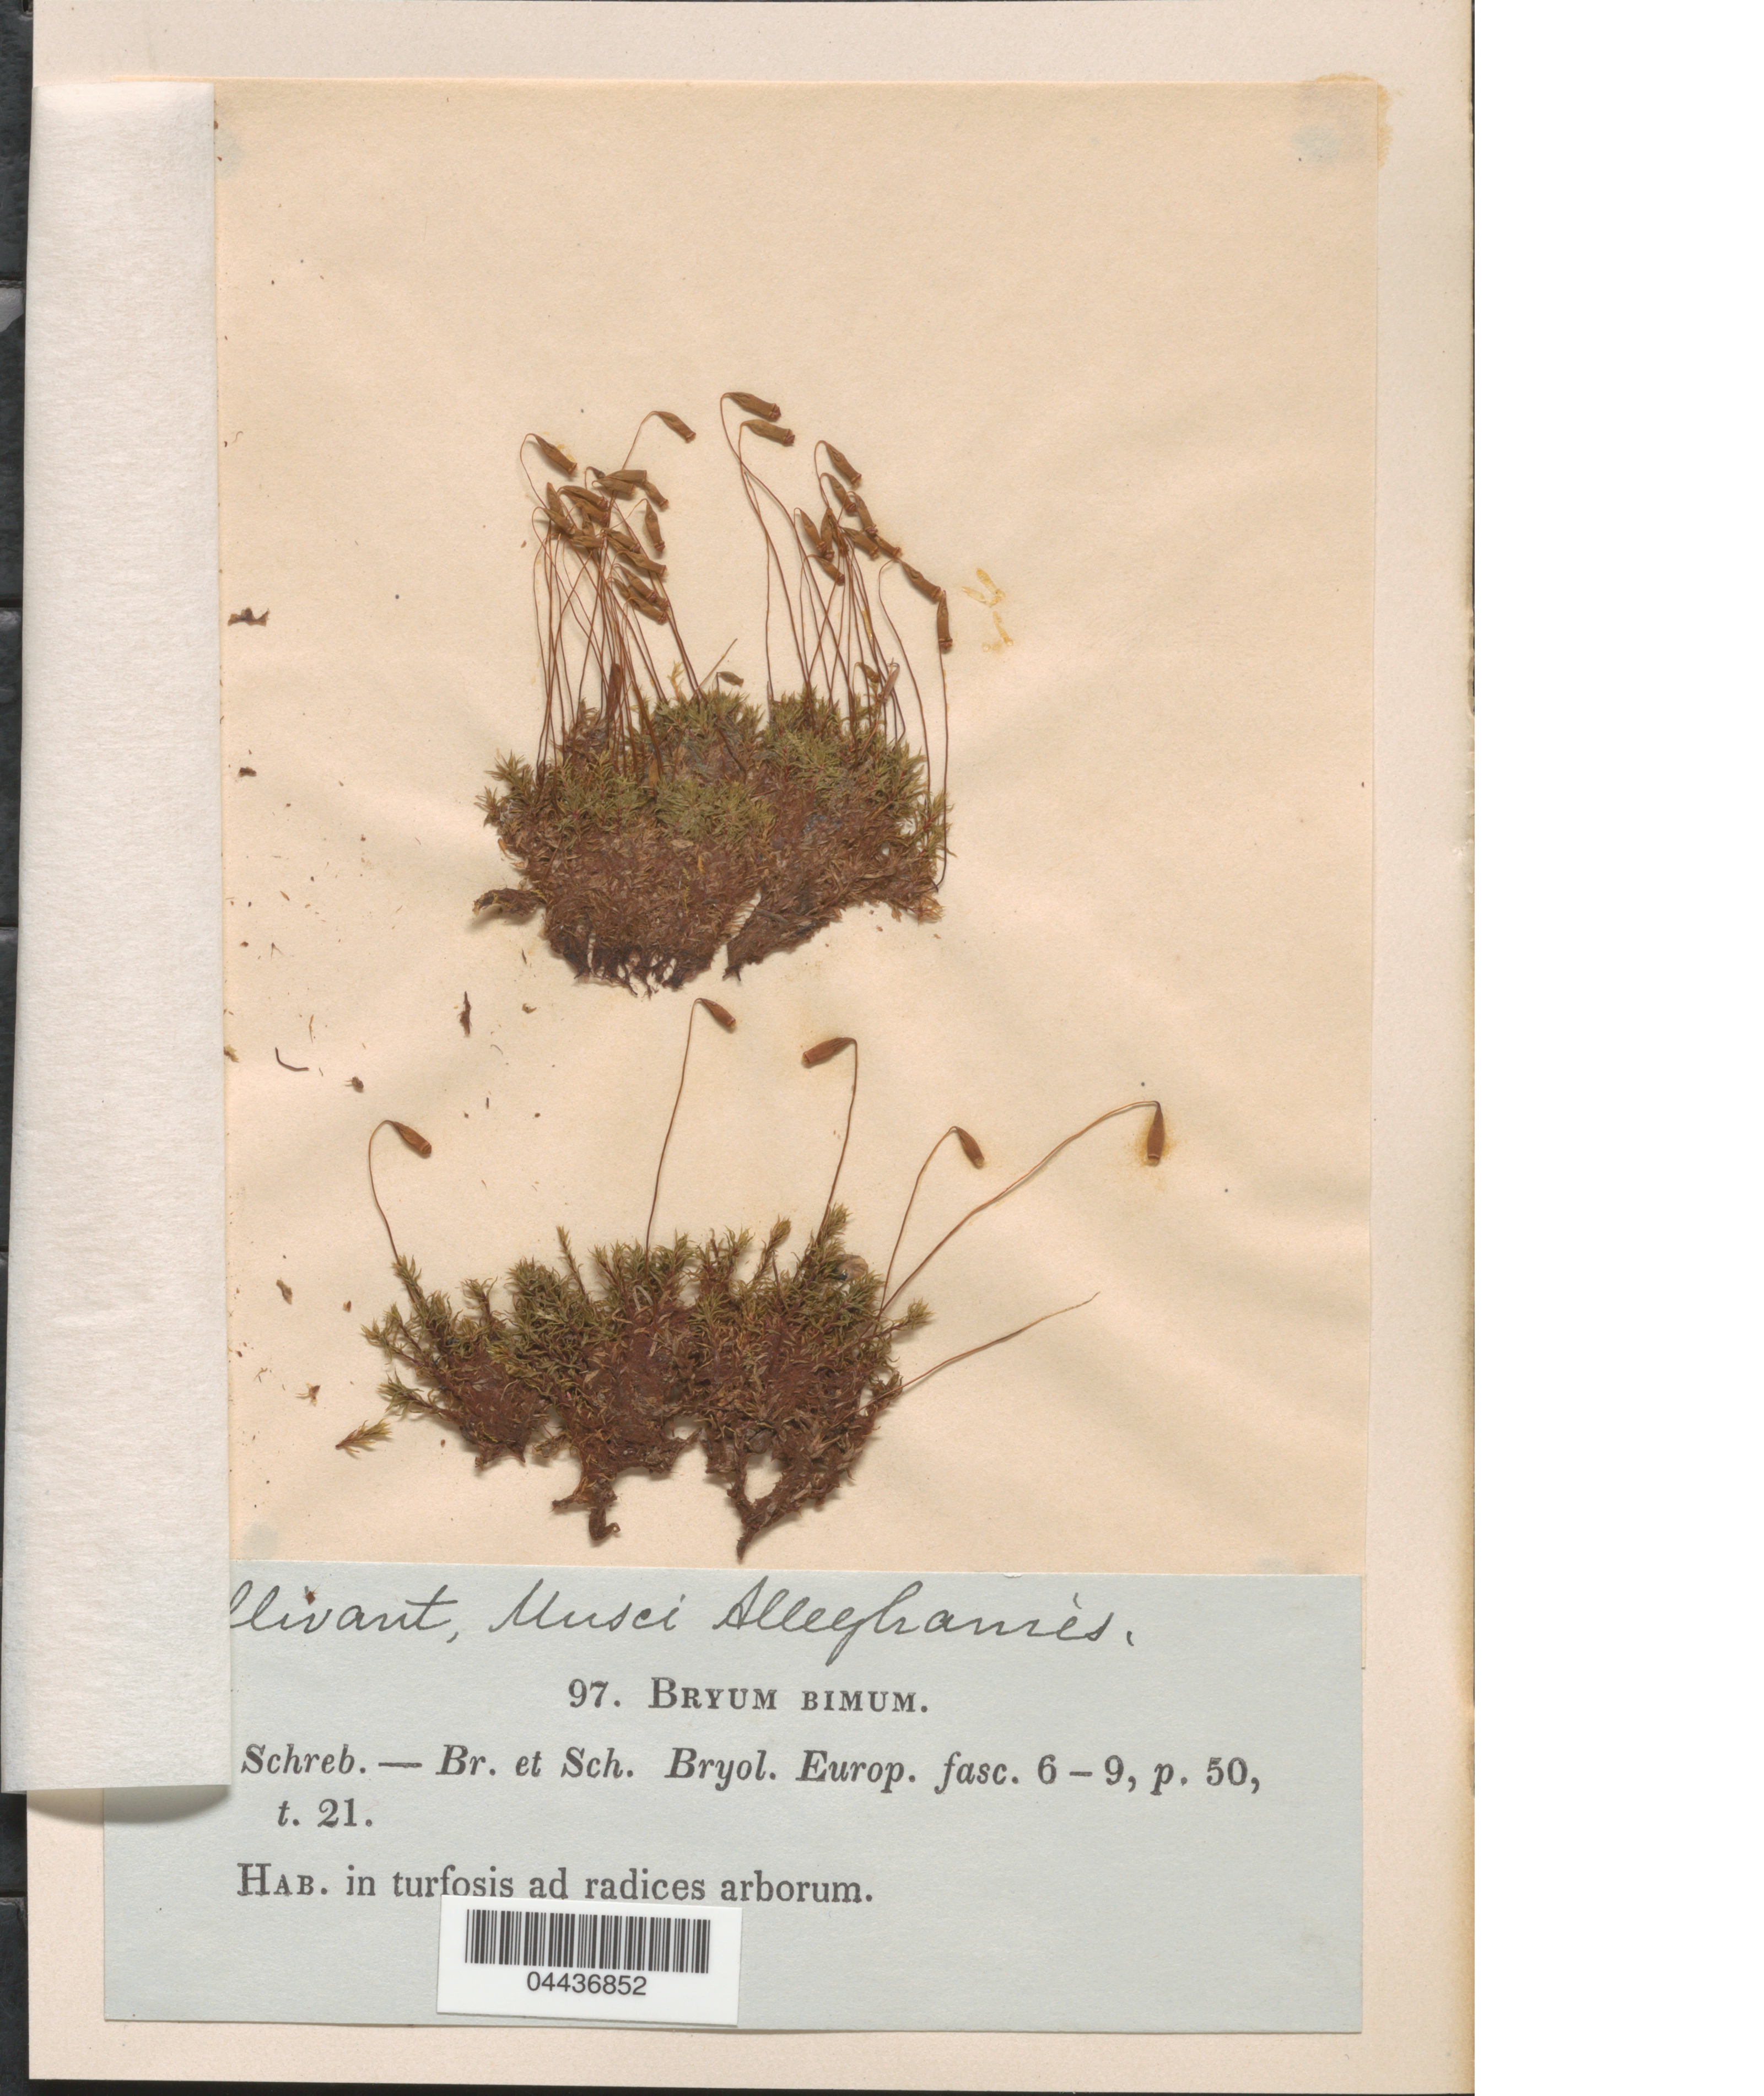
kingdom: Plantae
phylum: Bryophyta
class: Bryopsida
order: Bryales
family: Bryaceae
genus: Bryum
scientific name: Bryum pseudotriquetrum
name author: (Hedw.) G. Gaertn. et al.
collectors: Sullivant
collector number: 97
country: United States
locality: Alleghanies.